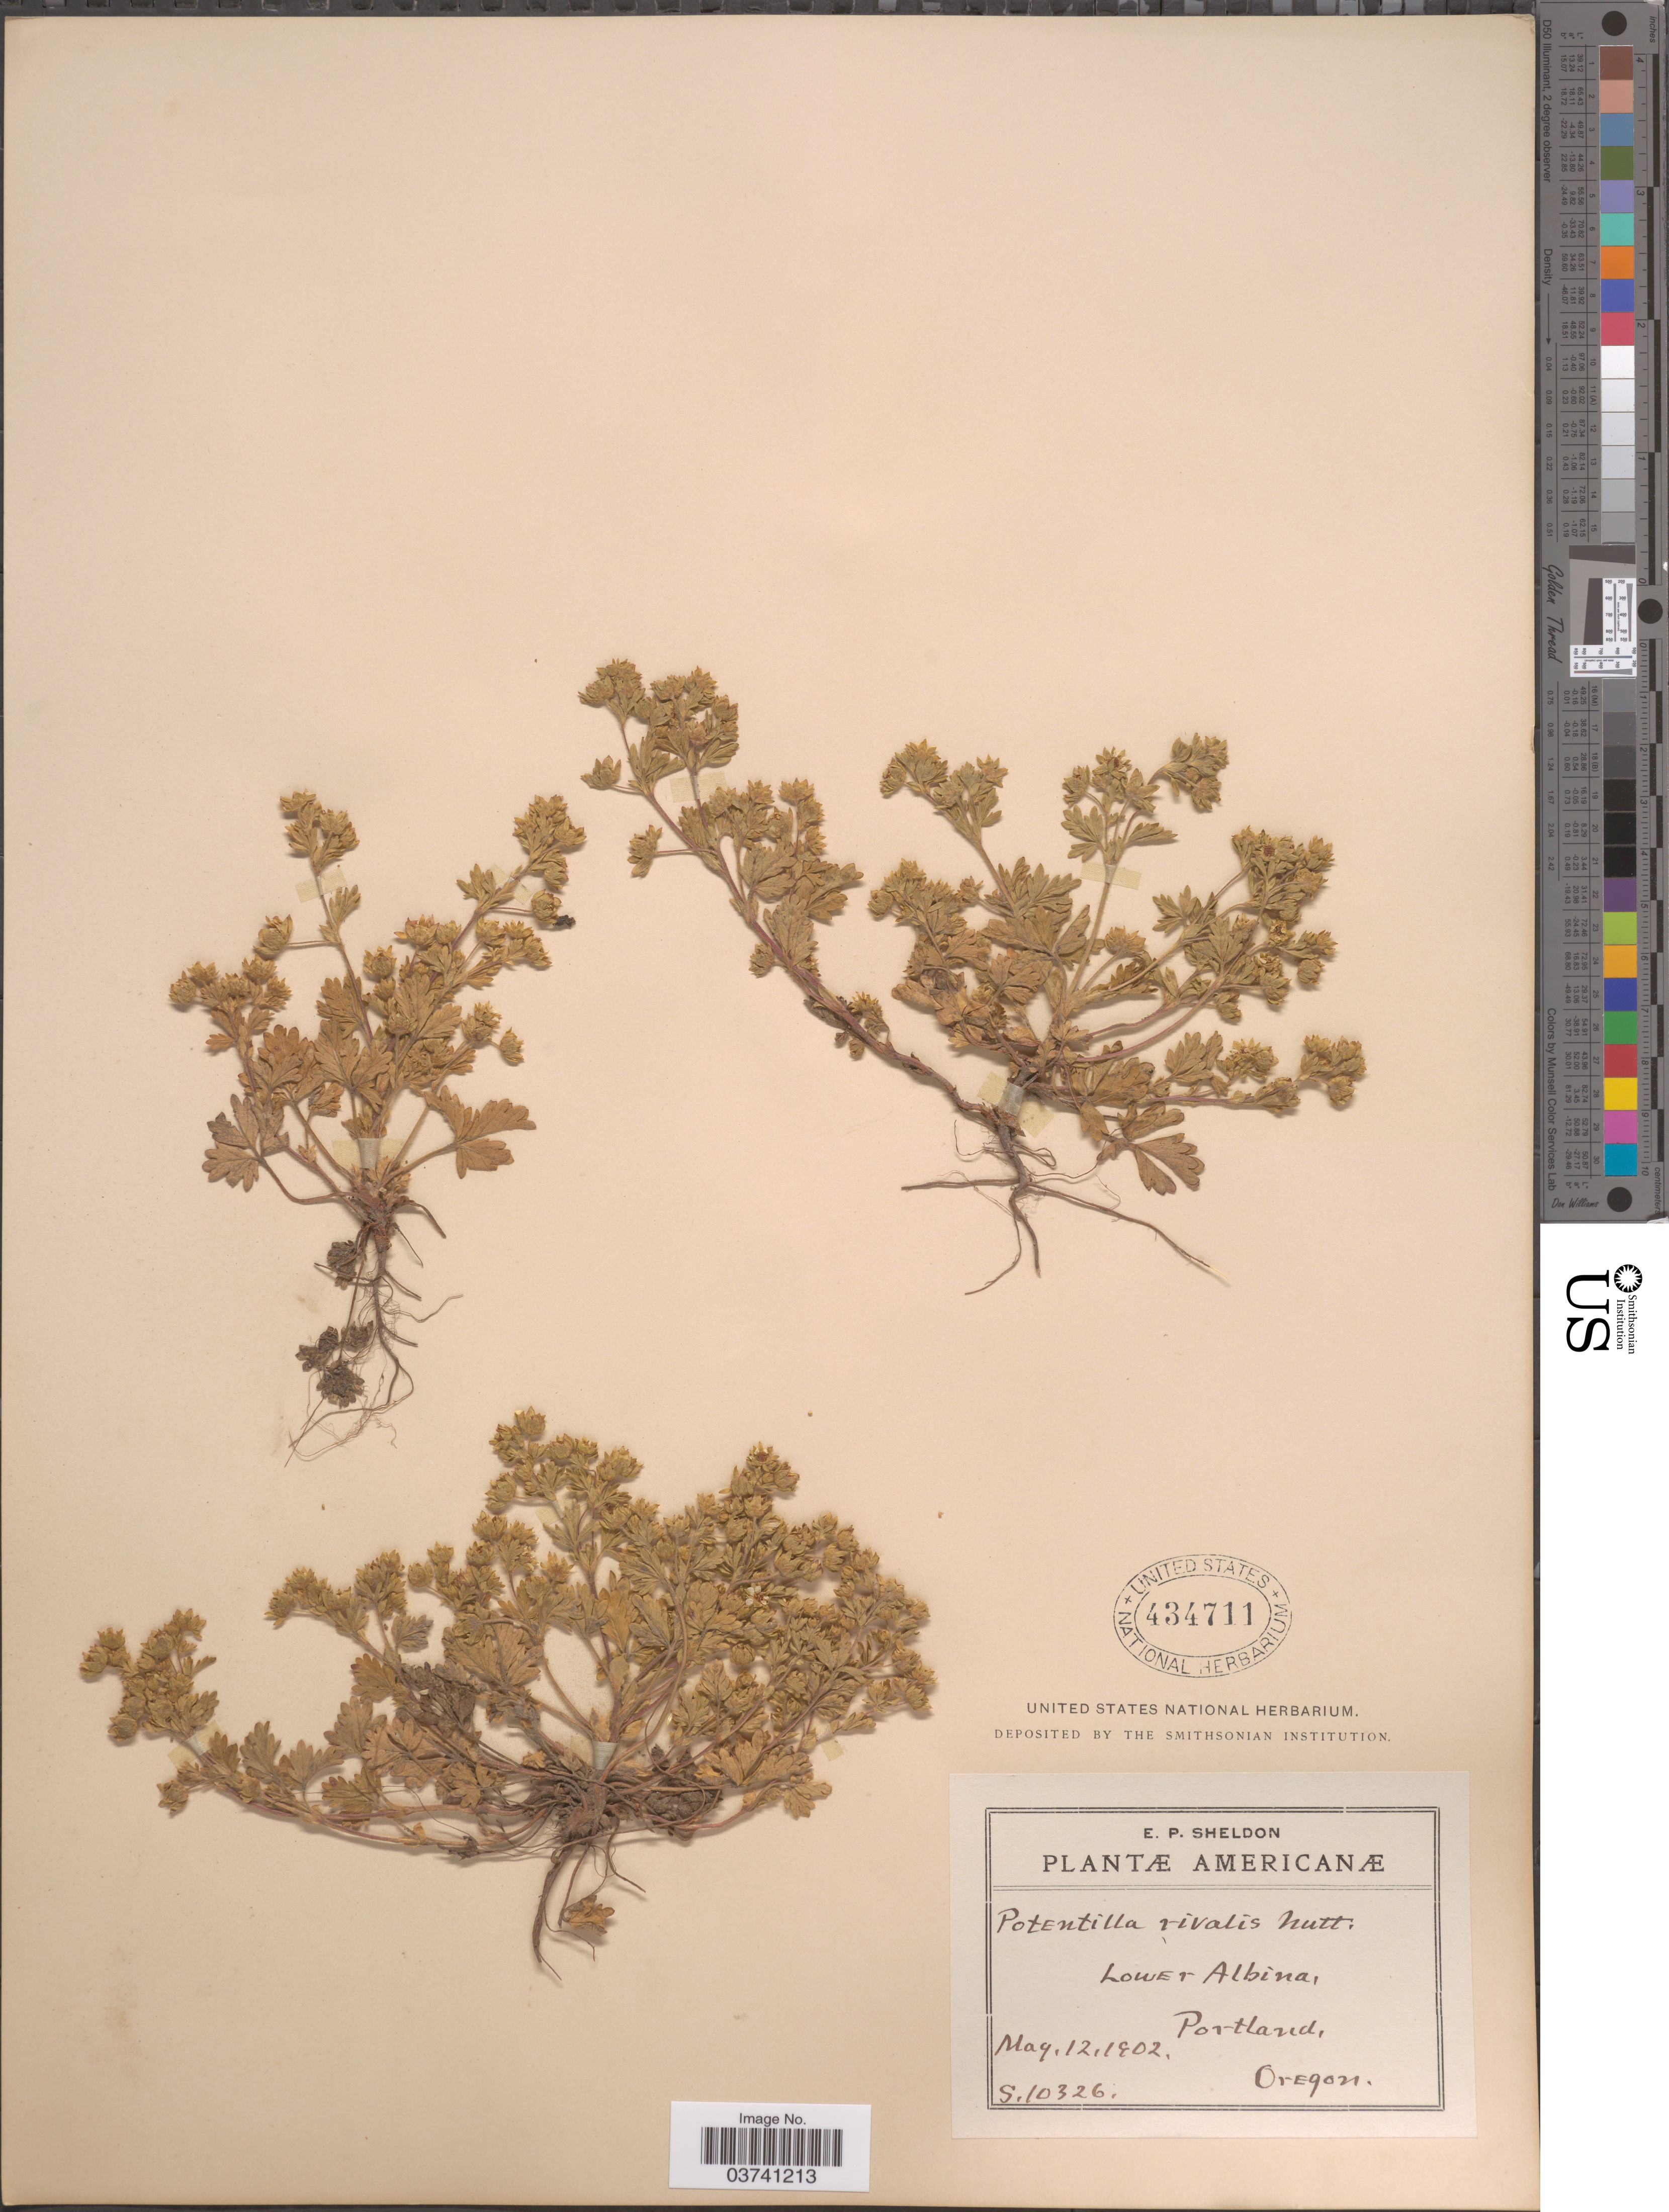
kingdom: Plantae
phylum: Tracheophyta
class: Magnoliopsida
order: Rosales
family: Rosaceae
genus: Potentilla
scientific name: Potentilla rivalis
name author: Nutt.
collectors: E. P. Sheldon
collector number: S10326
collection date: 1902-05-12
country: United States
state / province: Oregon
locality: Lower Albina, Portland.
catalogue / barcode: US 434711